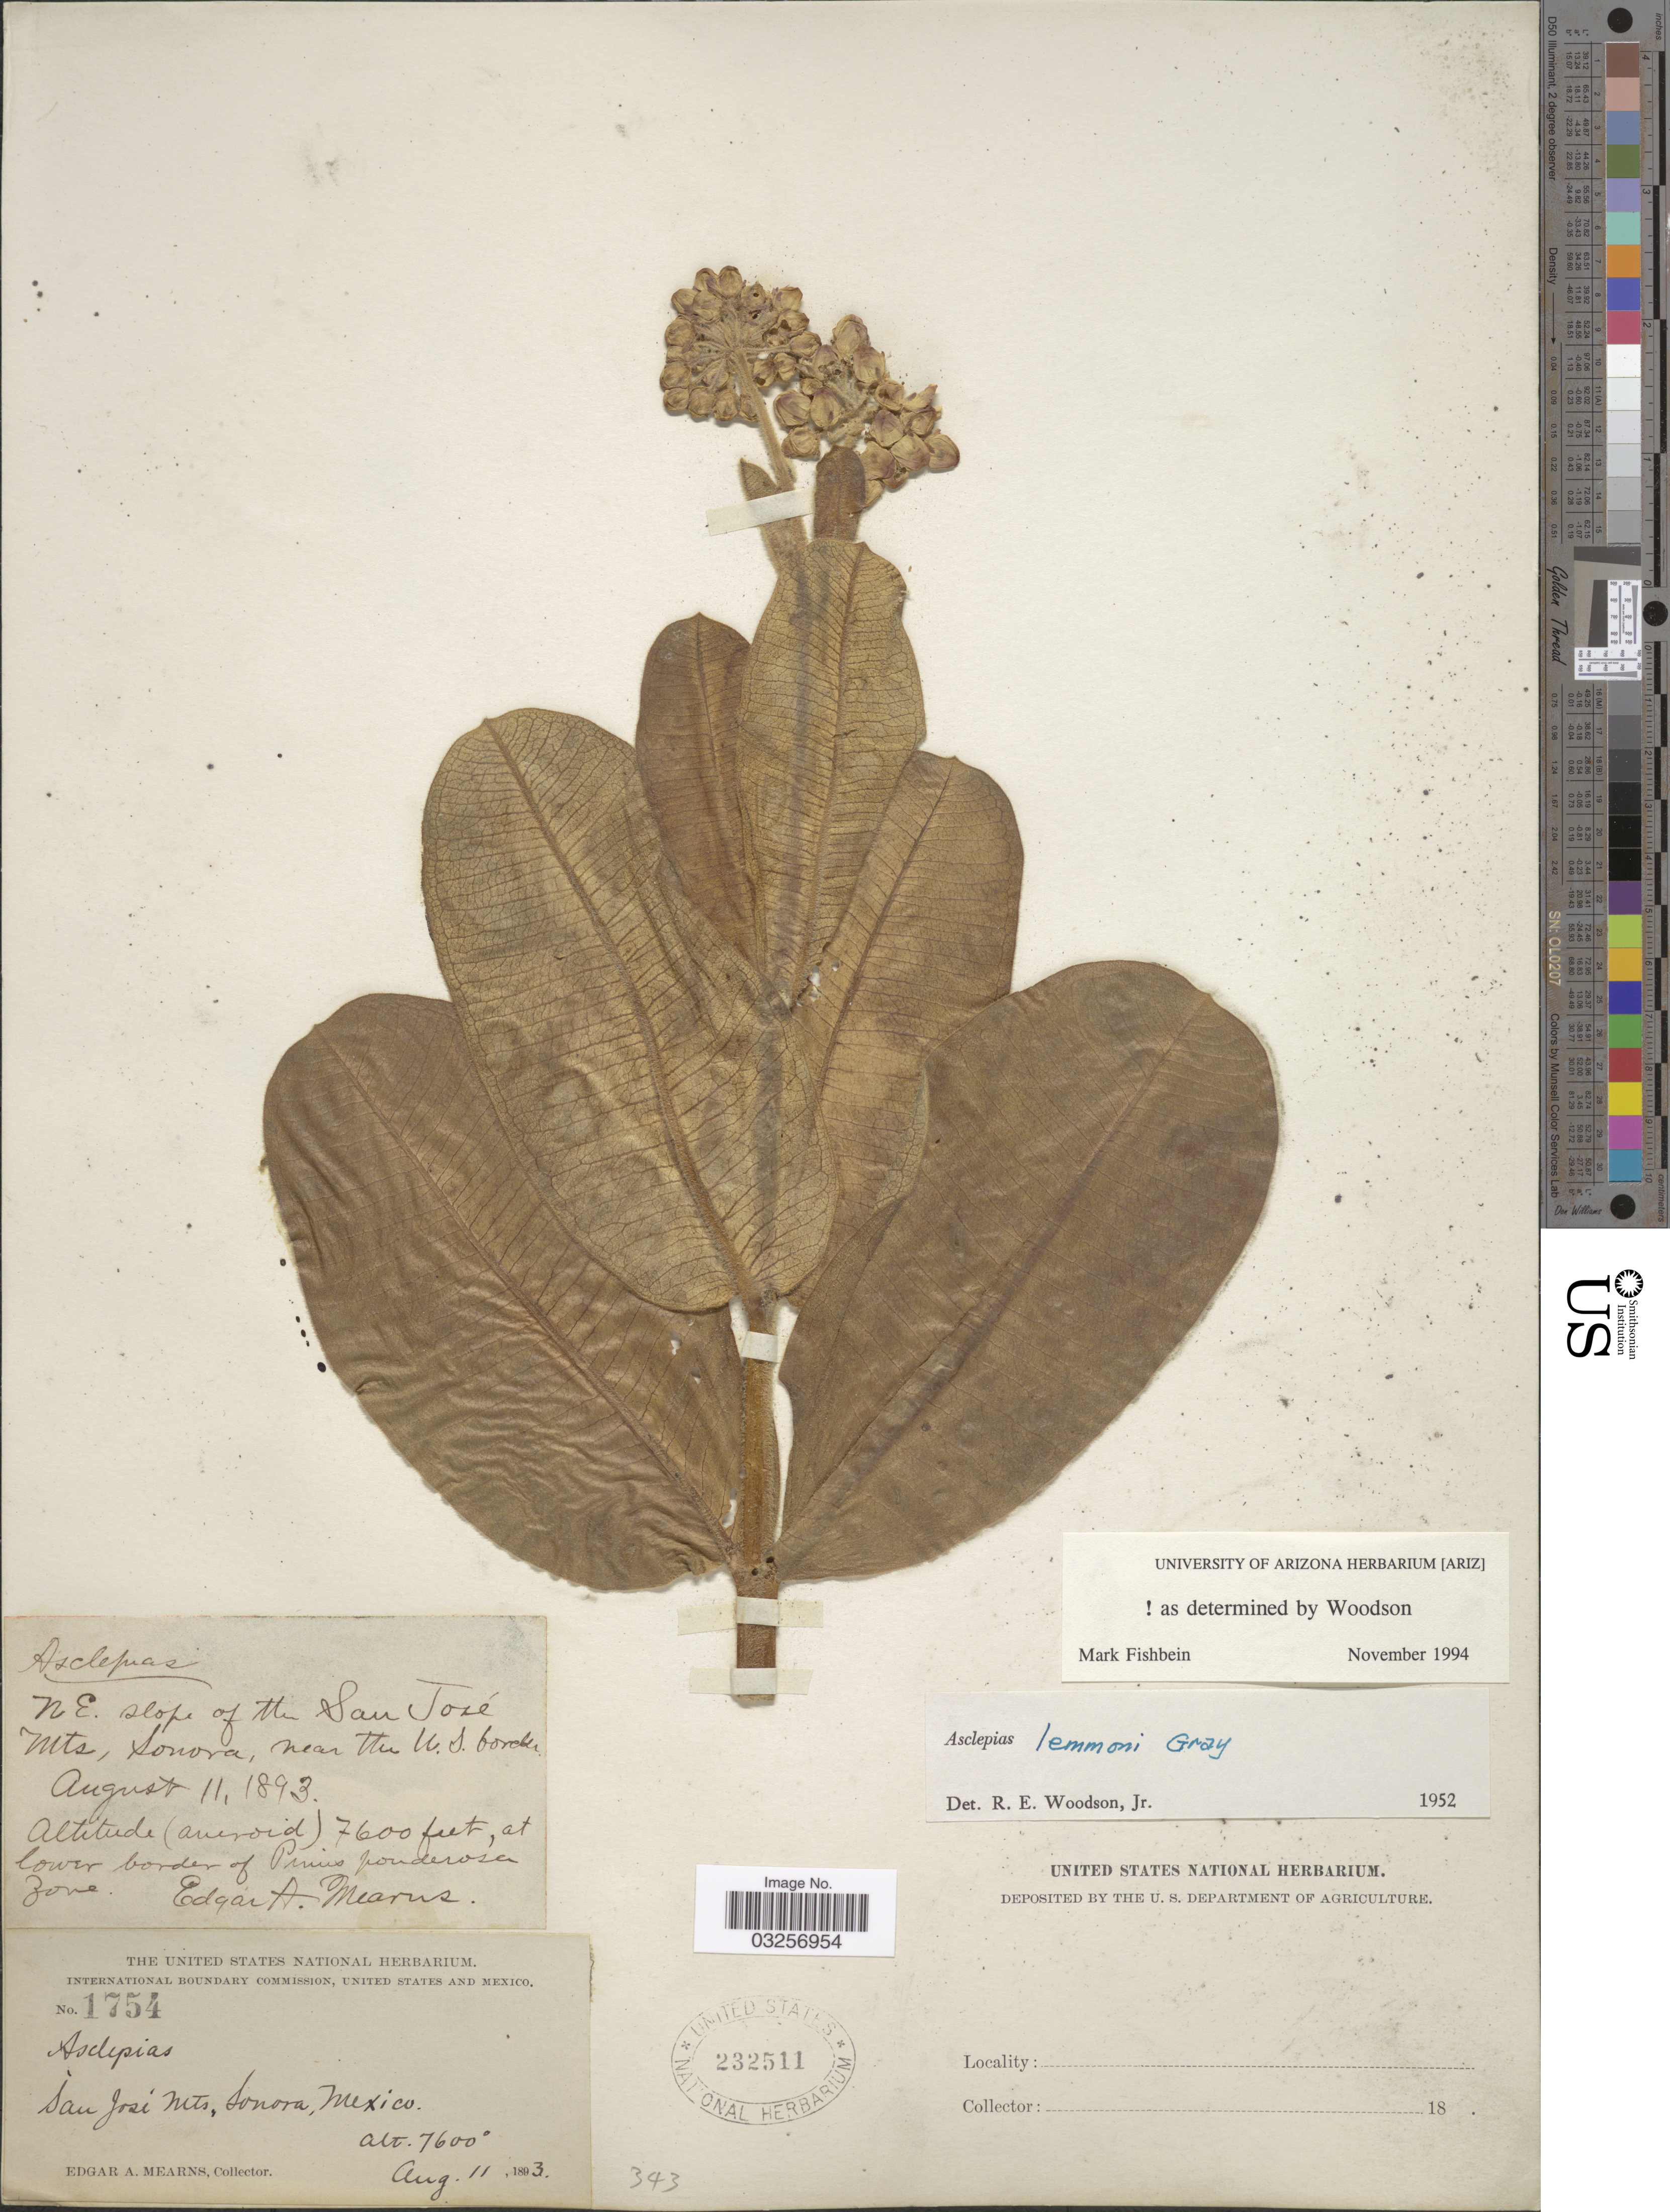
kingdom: Plantae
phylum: Tracheophyta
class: Magnoliopsida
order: Gentianales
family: Apocynaceae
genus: Asclepias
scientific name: Asclepias lemmonii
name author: A. Gray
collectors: E. A. Mearns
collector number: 1754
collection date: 1893-08-11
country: Mexico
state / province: Sonora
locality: NE. slope of the Mtn San José Mts, Sonora, near the U.S. border.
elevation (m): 2316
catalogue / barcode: US 232511